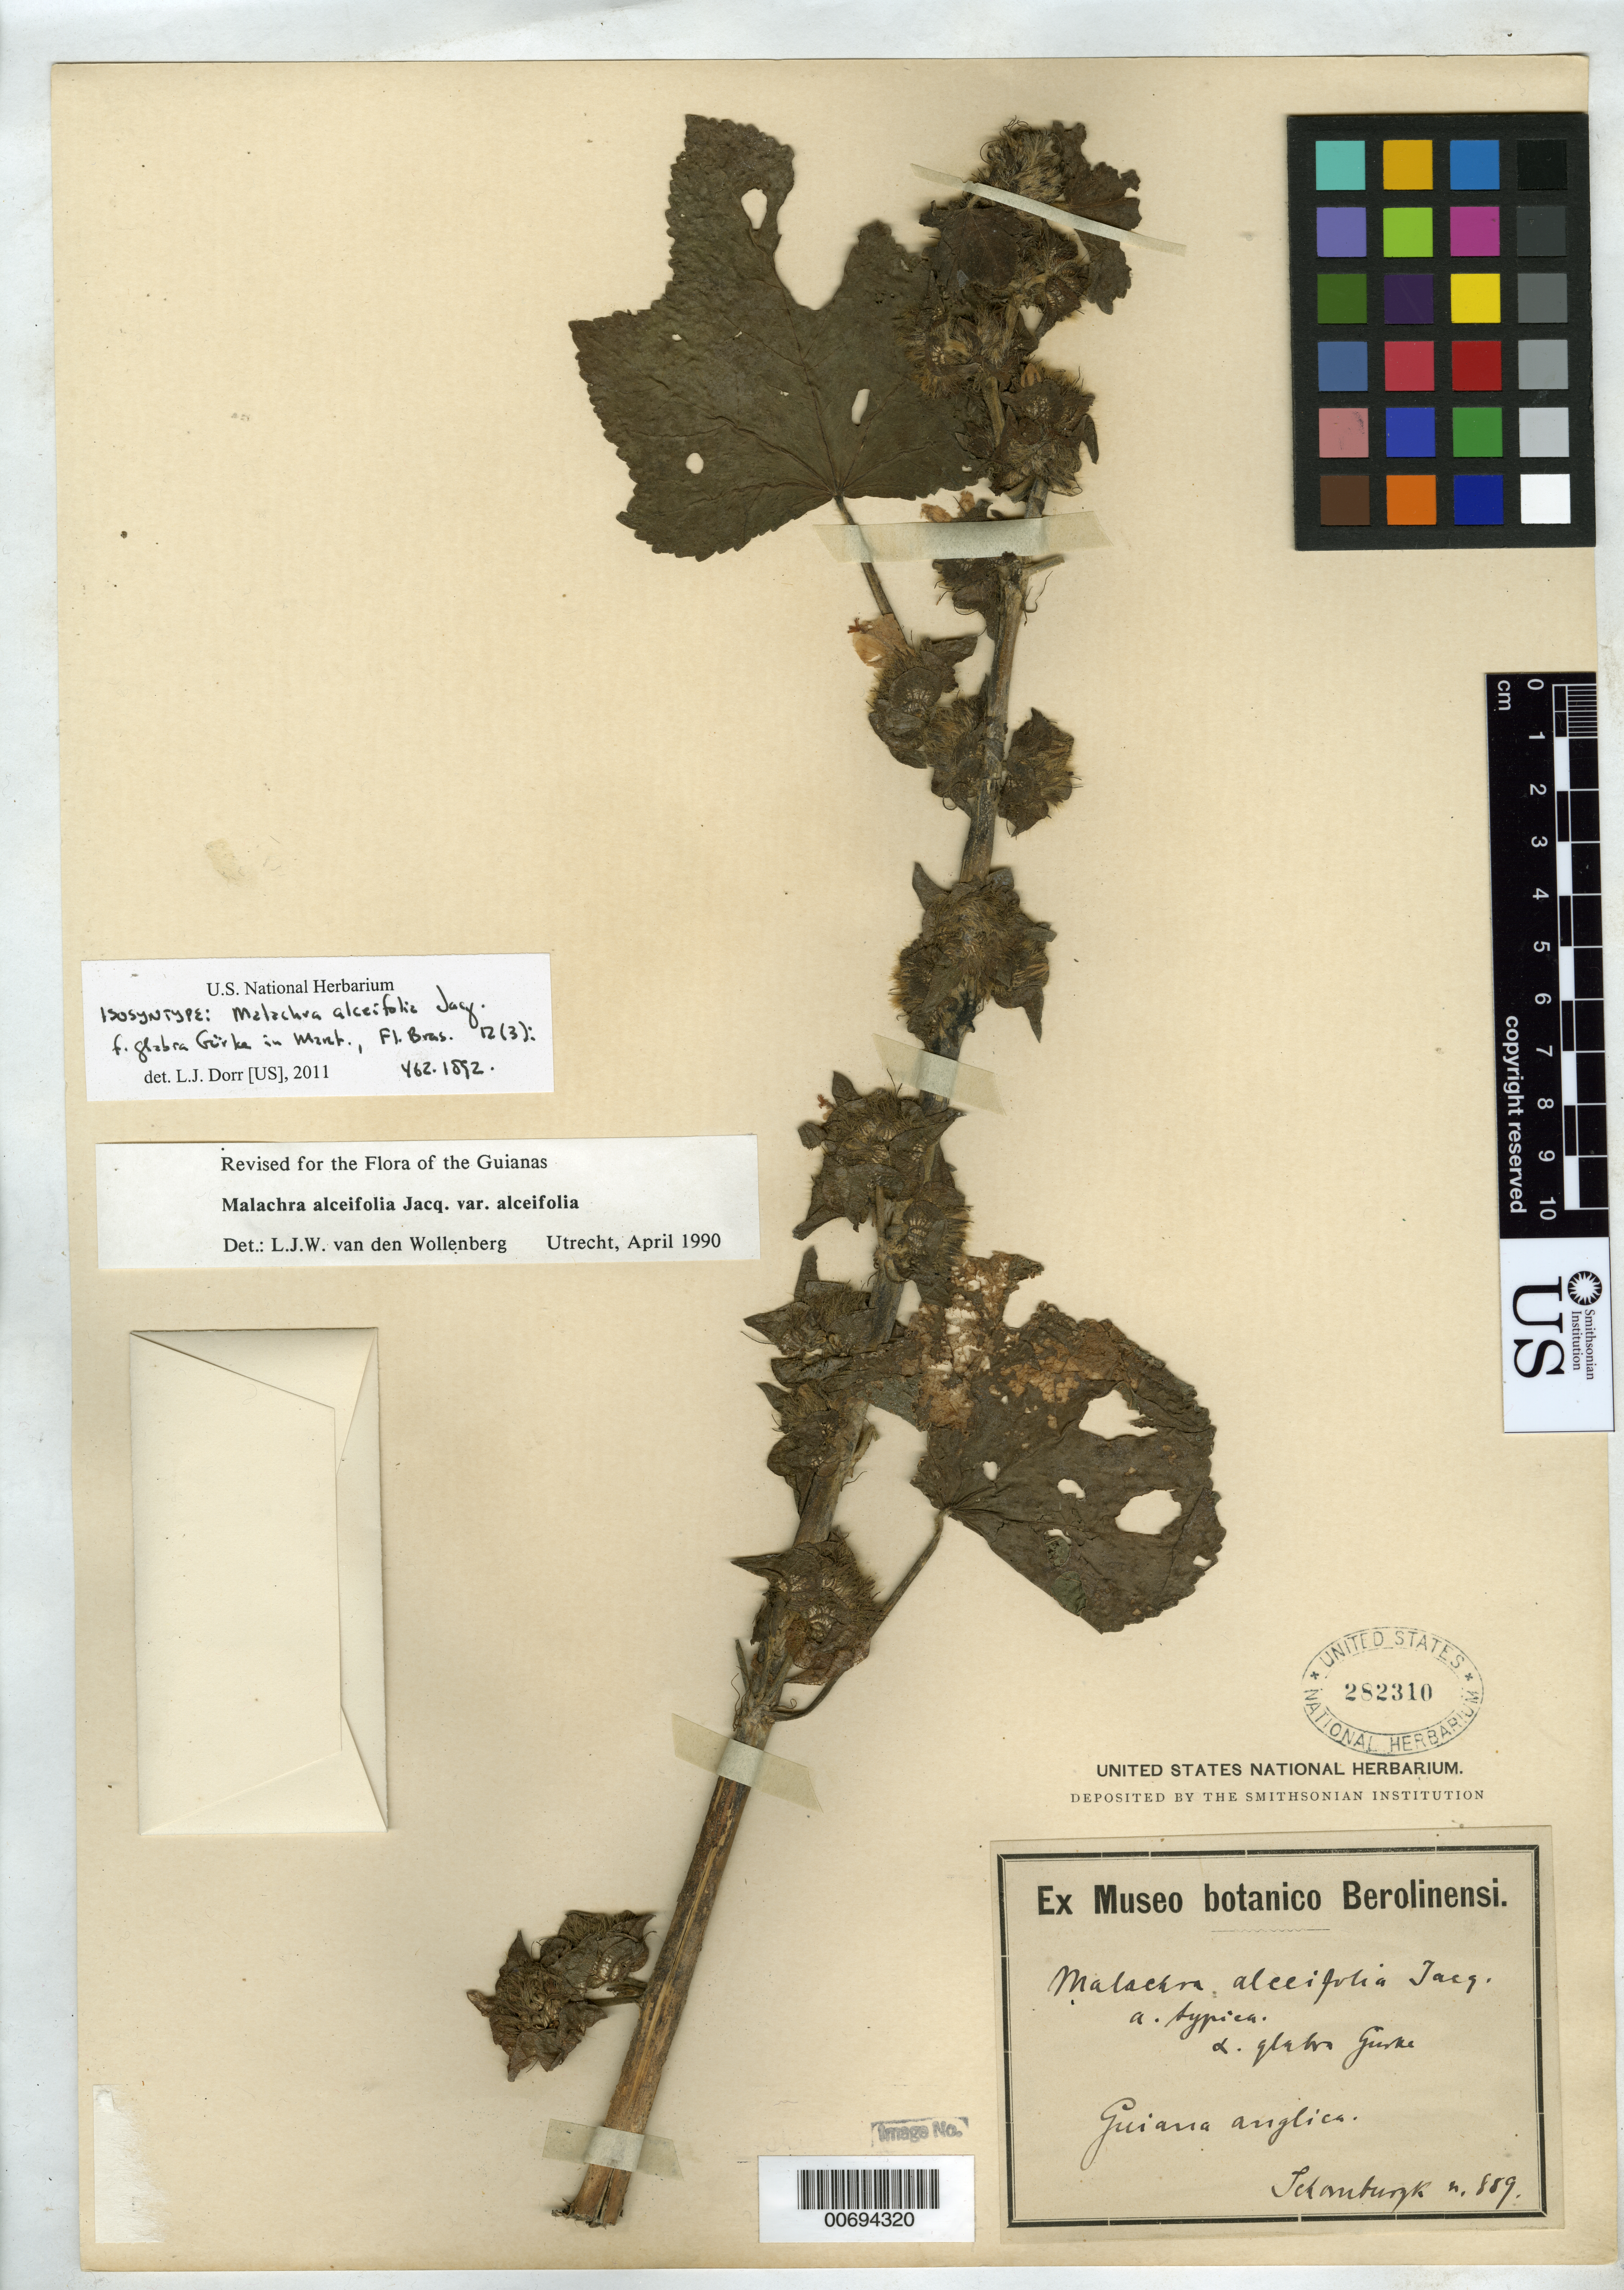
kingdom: Plantae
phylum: Tracheophyta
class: Magnoliopsida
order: Malvales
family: Malvaceae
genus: Malachra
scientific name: Malachra alceifolia f. glabra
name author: Gürke in Mart.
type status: Isosyntype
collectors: M. R. Schomburgk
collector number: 889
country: Guyana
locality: Guiana anglica.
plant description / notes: Also published in Bot. Jahrb. Syst. 16: 350 (1892).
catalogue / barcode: US 282310